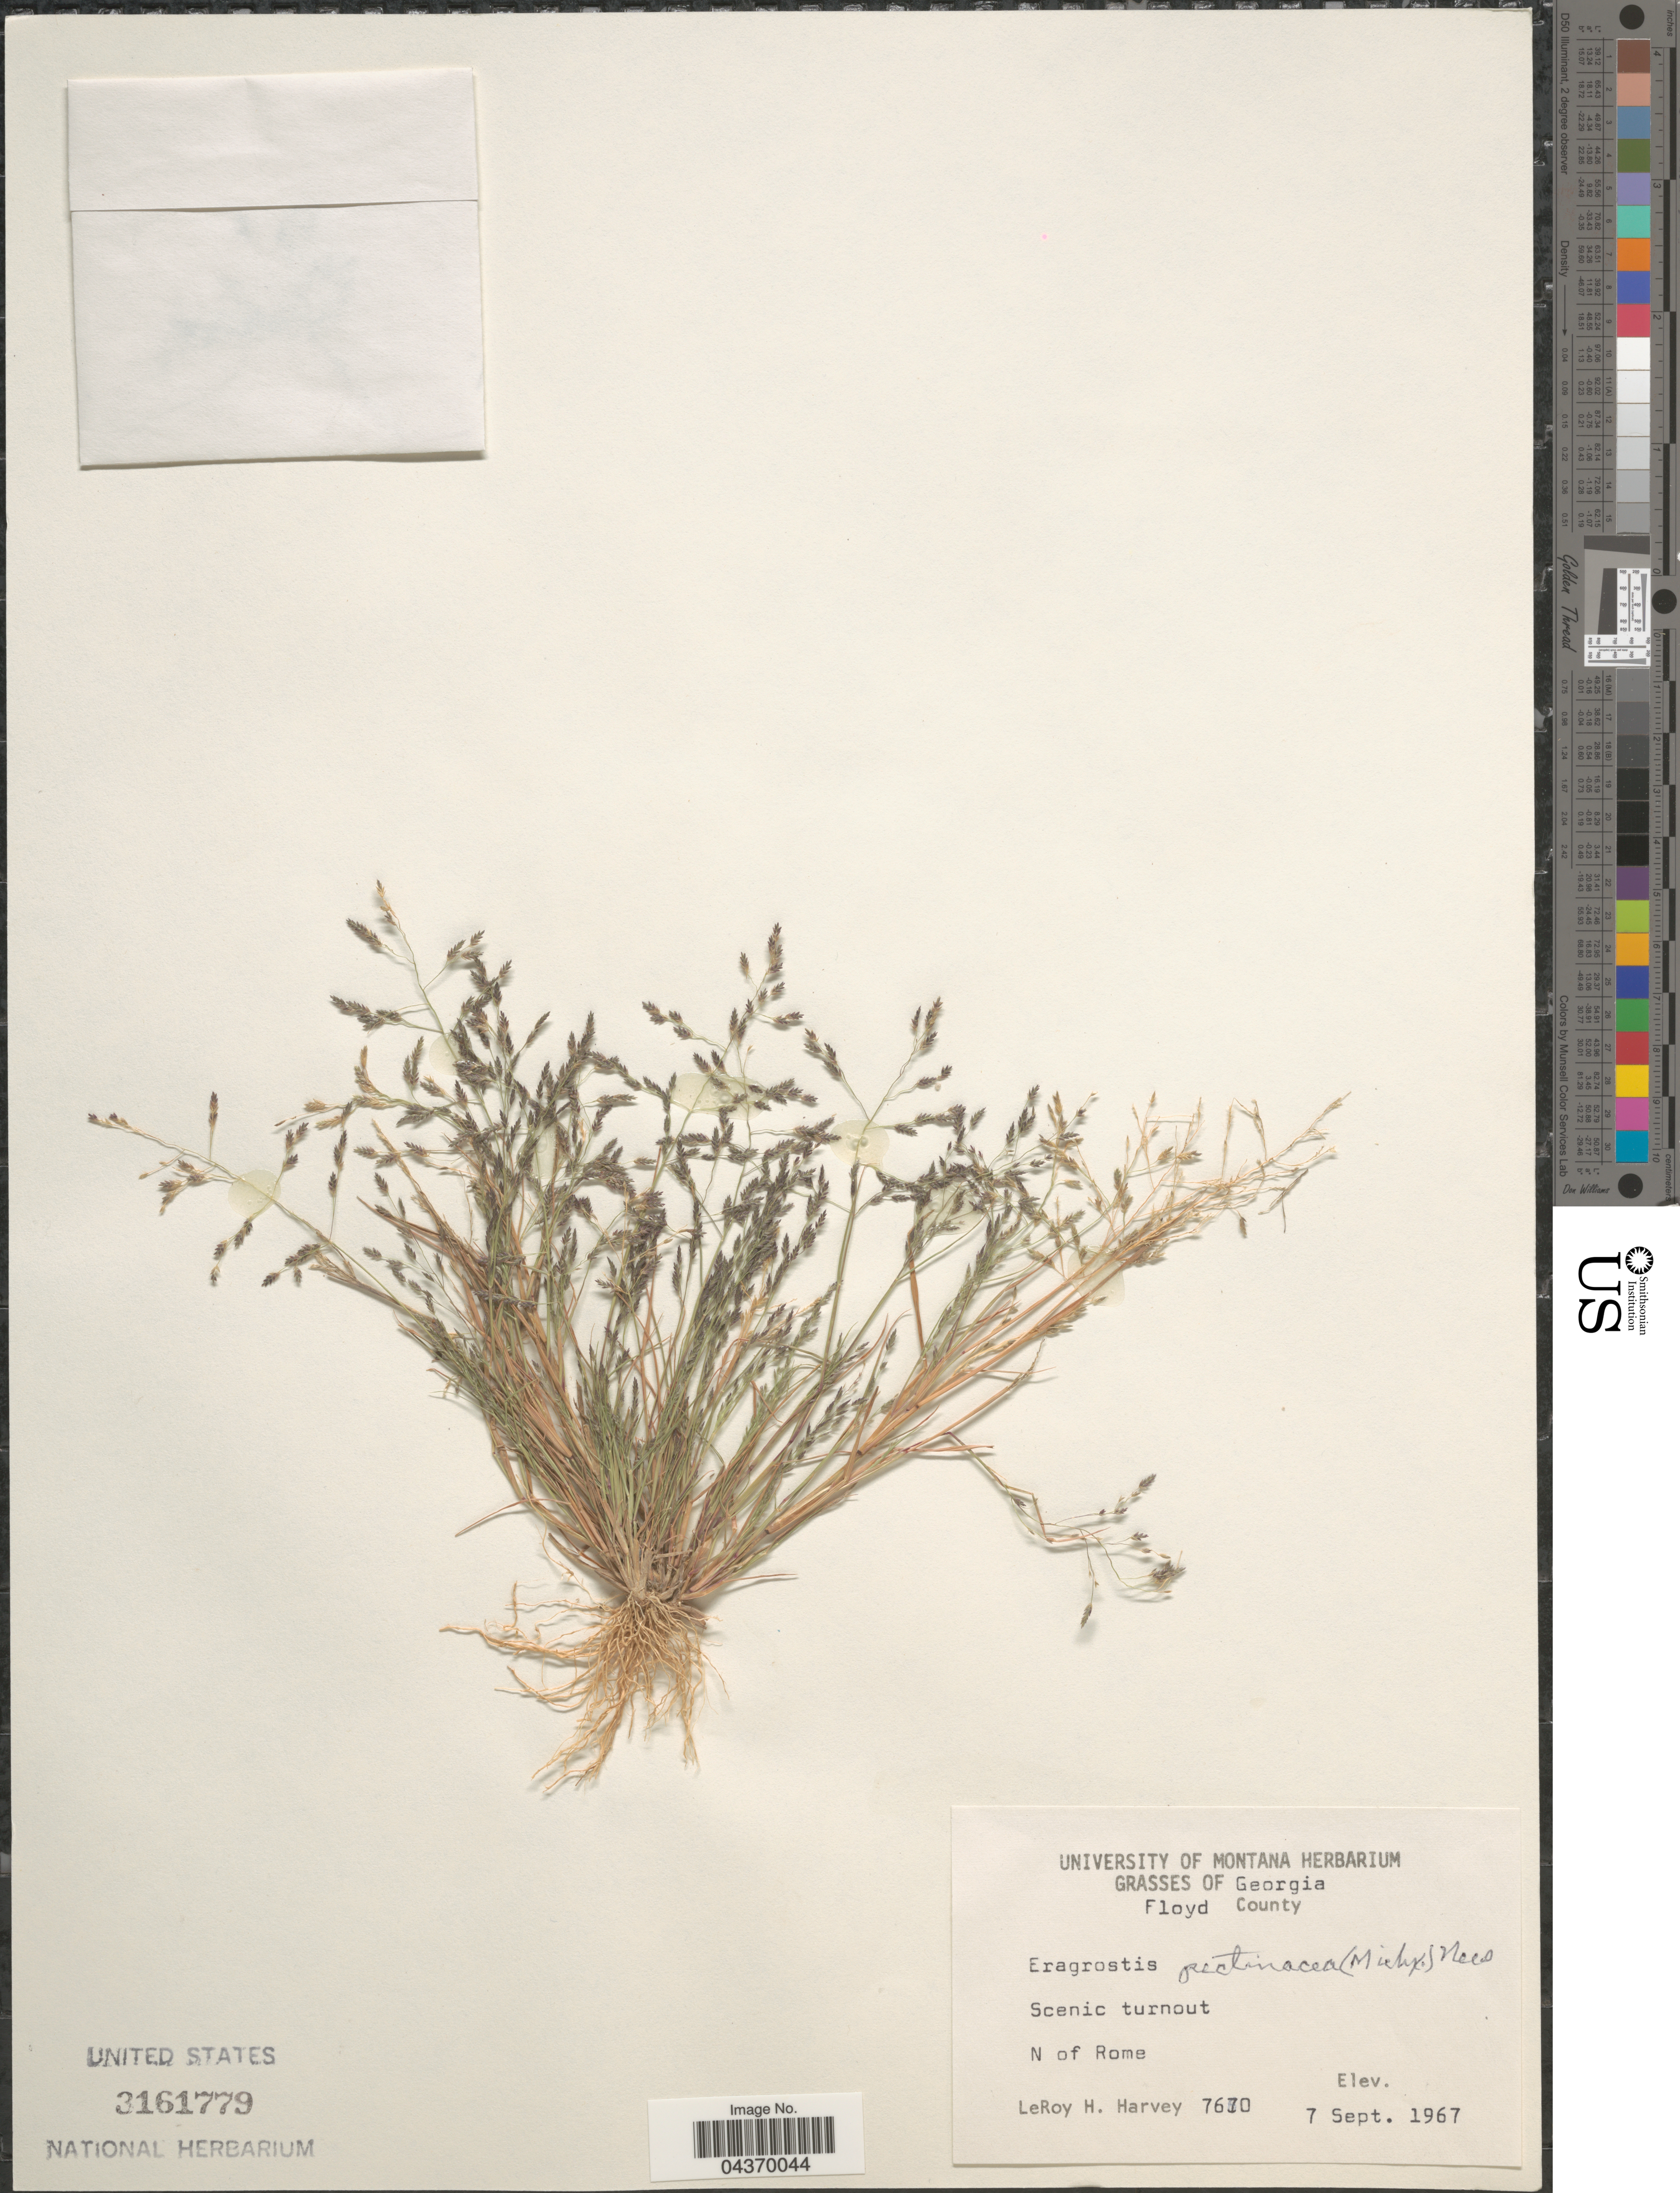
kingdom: Plantae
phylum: Tracheophyta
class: Liliopsida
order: Poales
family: Poaceae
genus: Eragrostis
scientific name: Eragrostis pectinacea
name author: (Michx.) Nees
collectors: L. H. Harvey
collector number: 7670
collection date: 1967-09-07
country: United States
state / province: Georgia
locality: Floyd County. Scenic turnout. N of Rome.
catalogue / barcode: US 3161779